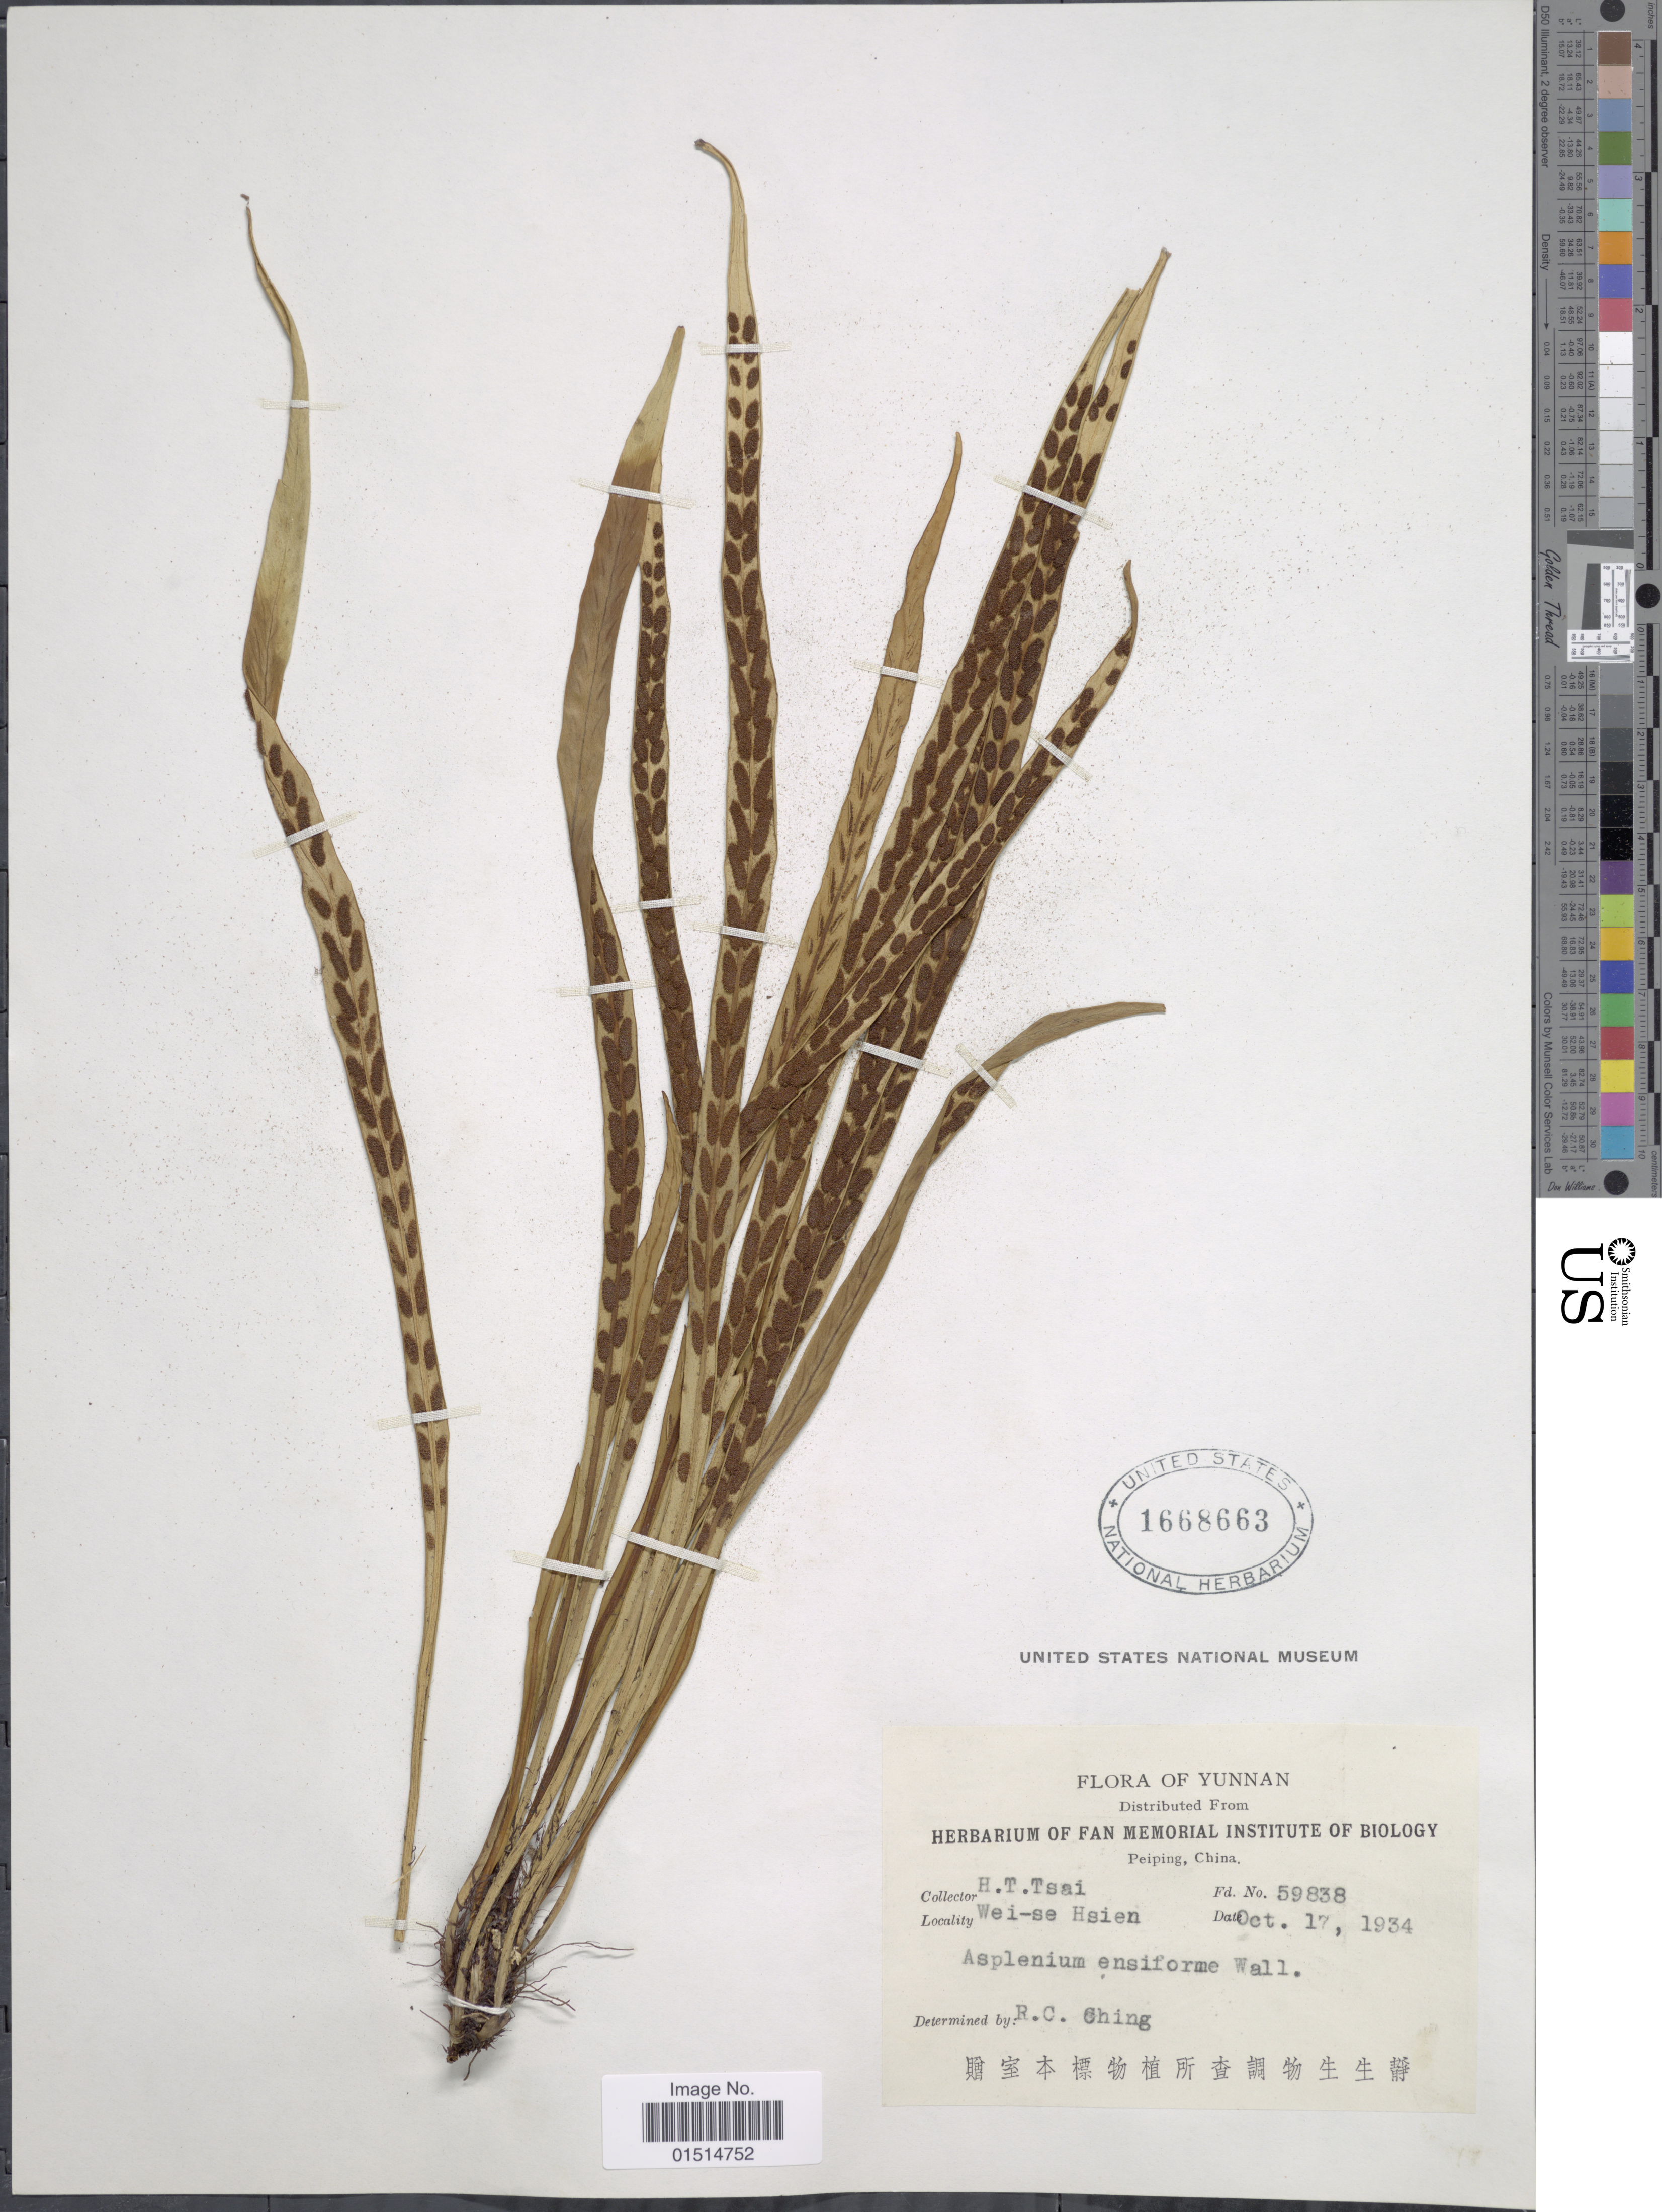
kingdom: Plantae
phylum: Tracheophyta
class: Polypodiopsida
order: Polypodiales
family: Aspleniaceae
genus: Asplenium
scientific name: Asplenium ensiforme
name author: Wall. ex Hook. & Grev.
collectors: H. Tsai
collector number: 59838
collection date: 1934-10-17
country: China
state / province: Yunnan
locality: Peiping China, Wei-se Hsien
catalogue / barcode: US 1668663